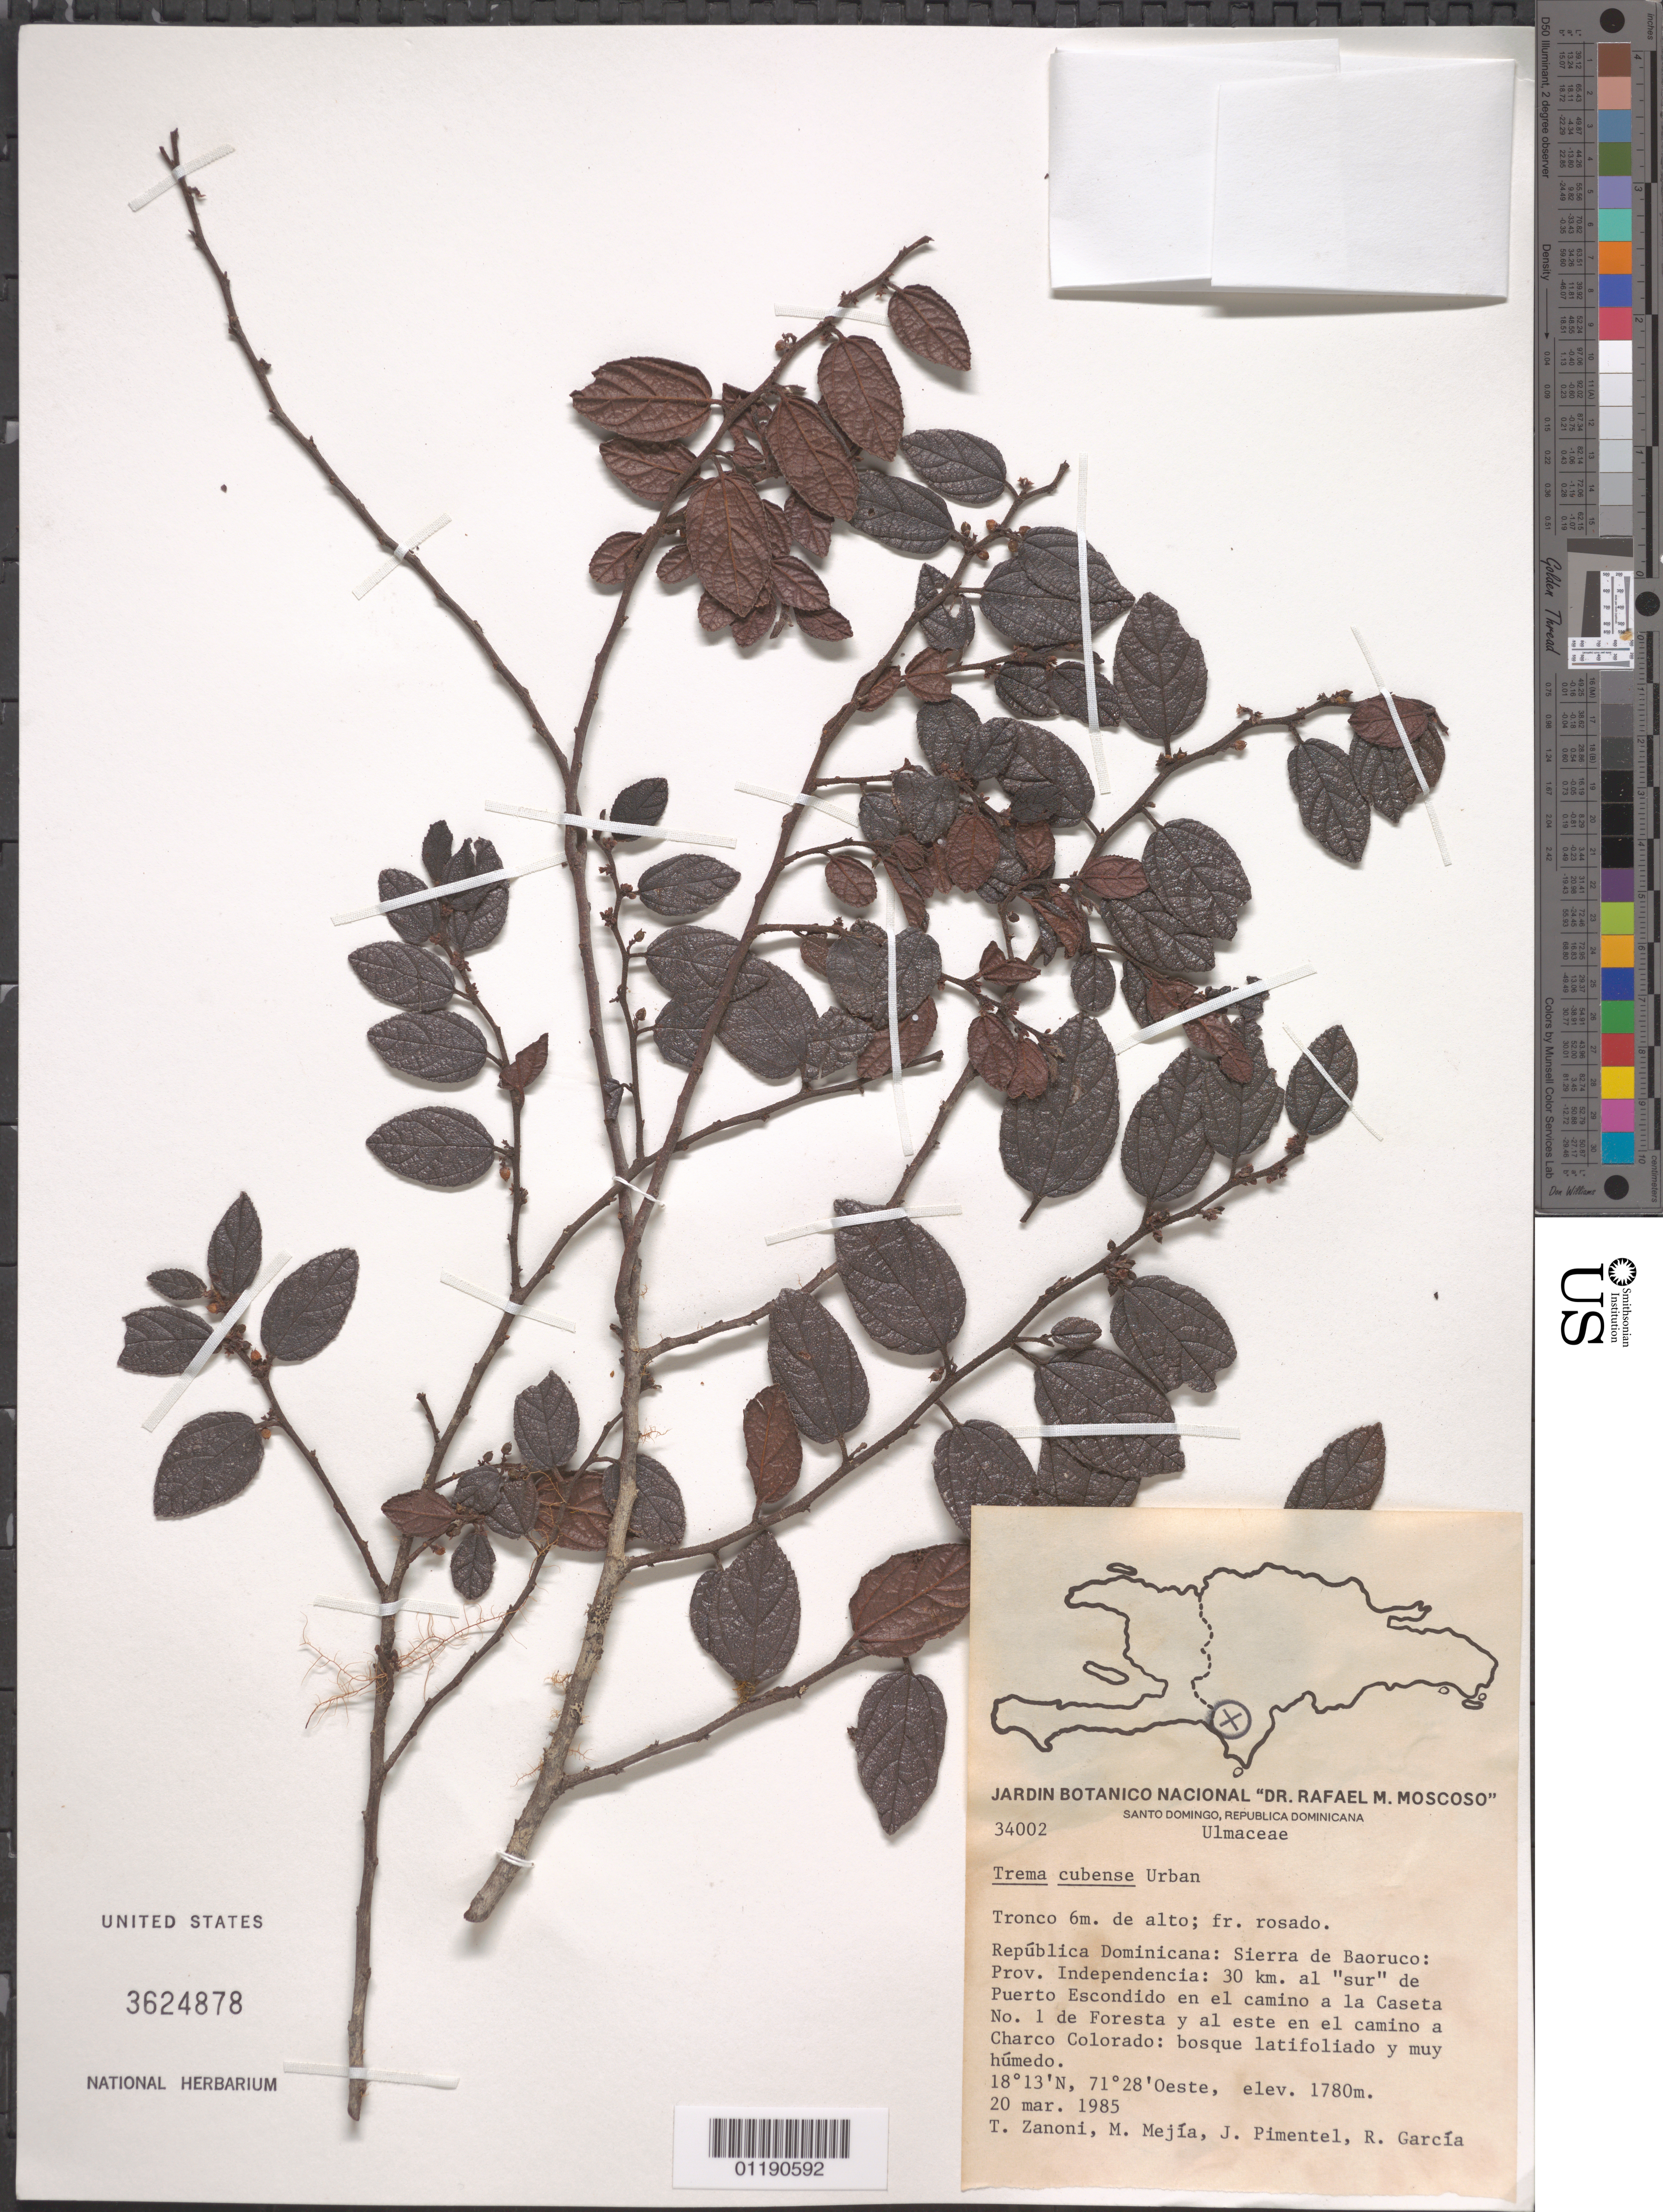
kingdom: Plantae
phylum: Tracheophyta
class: Magnoliopsida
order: Rosales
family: Cannabaceae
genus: Trema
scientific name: Trema cubense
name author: Urb.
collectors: T. A. Zanoni, M. Mejia, R. García & J. Pimentel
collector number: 34002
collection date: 1985-03-20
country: Dominican Republic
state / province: Independencia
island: Hispaniola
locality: Sierra de Baoruco: 30 km "S" of Puerto Escondido on the road to la Caseta No. 1 de Foresta and to the E of the road to Charco Colorado.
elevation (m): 1780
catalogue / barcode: US 3624878